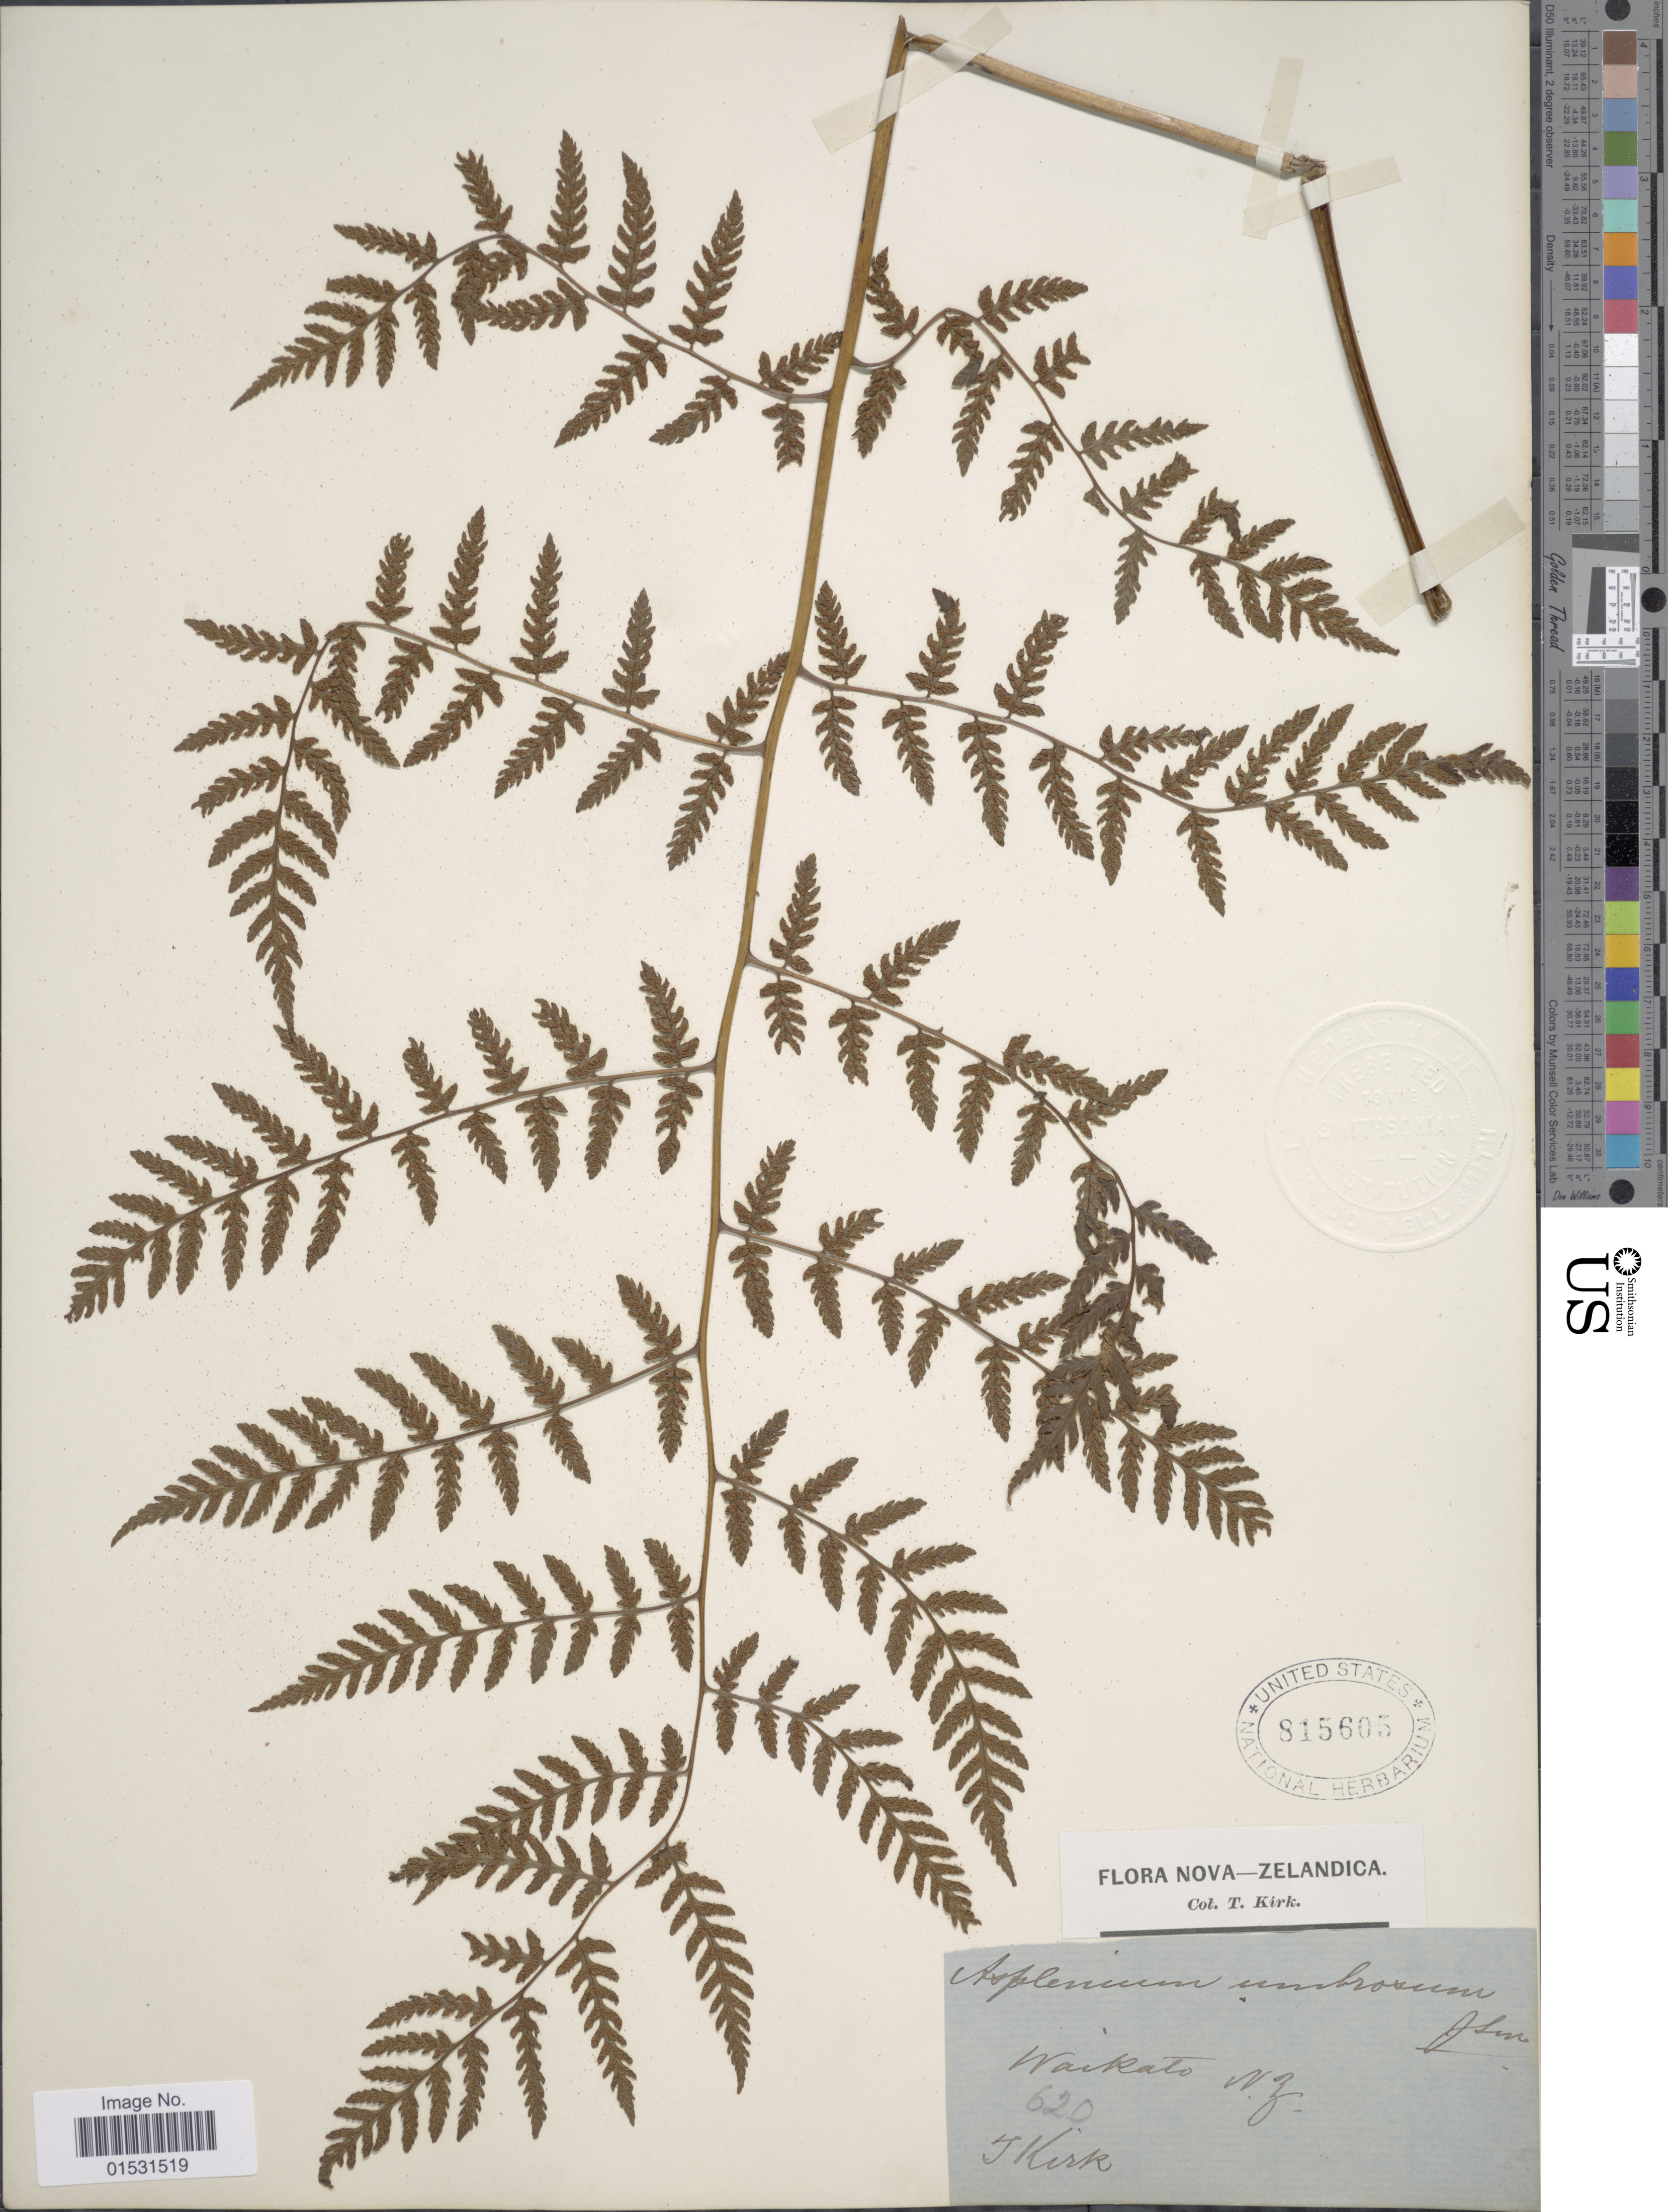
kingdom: Plantae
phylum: Tracheophyta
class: Polypodiopsida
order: Polypodiales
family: Athyriaceae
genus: Diplazium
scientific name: Diplazium caudatum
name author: J. Sm. ex C. Chr.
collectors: T. Kirk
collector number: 620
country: New Zealand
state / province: Waikato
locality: N.Z. Nova-Zelandica.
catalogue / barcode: US 815605